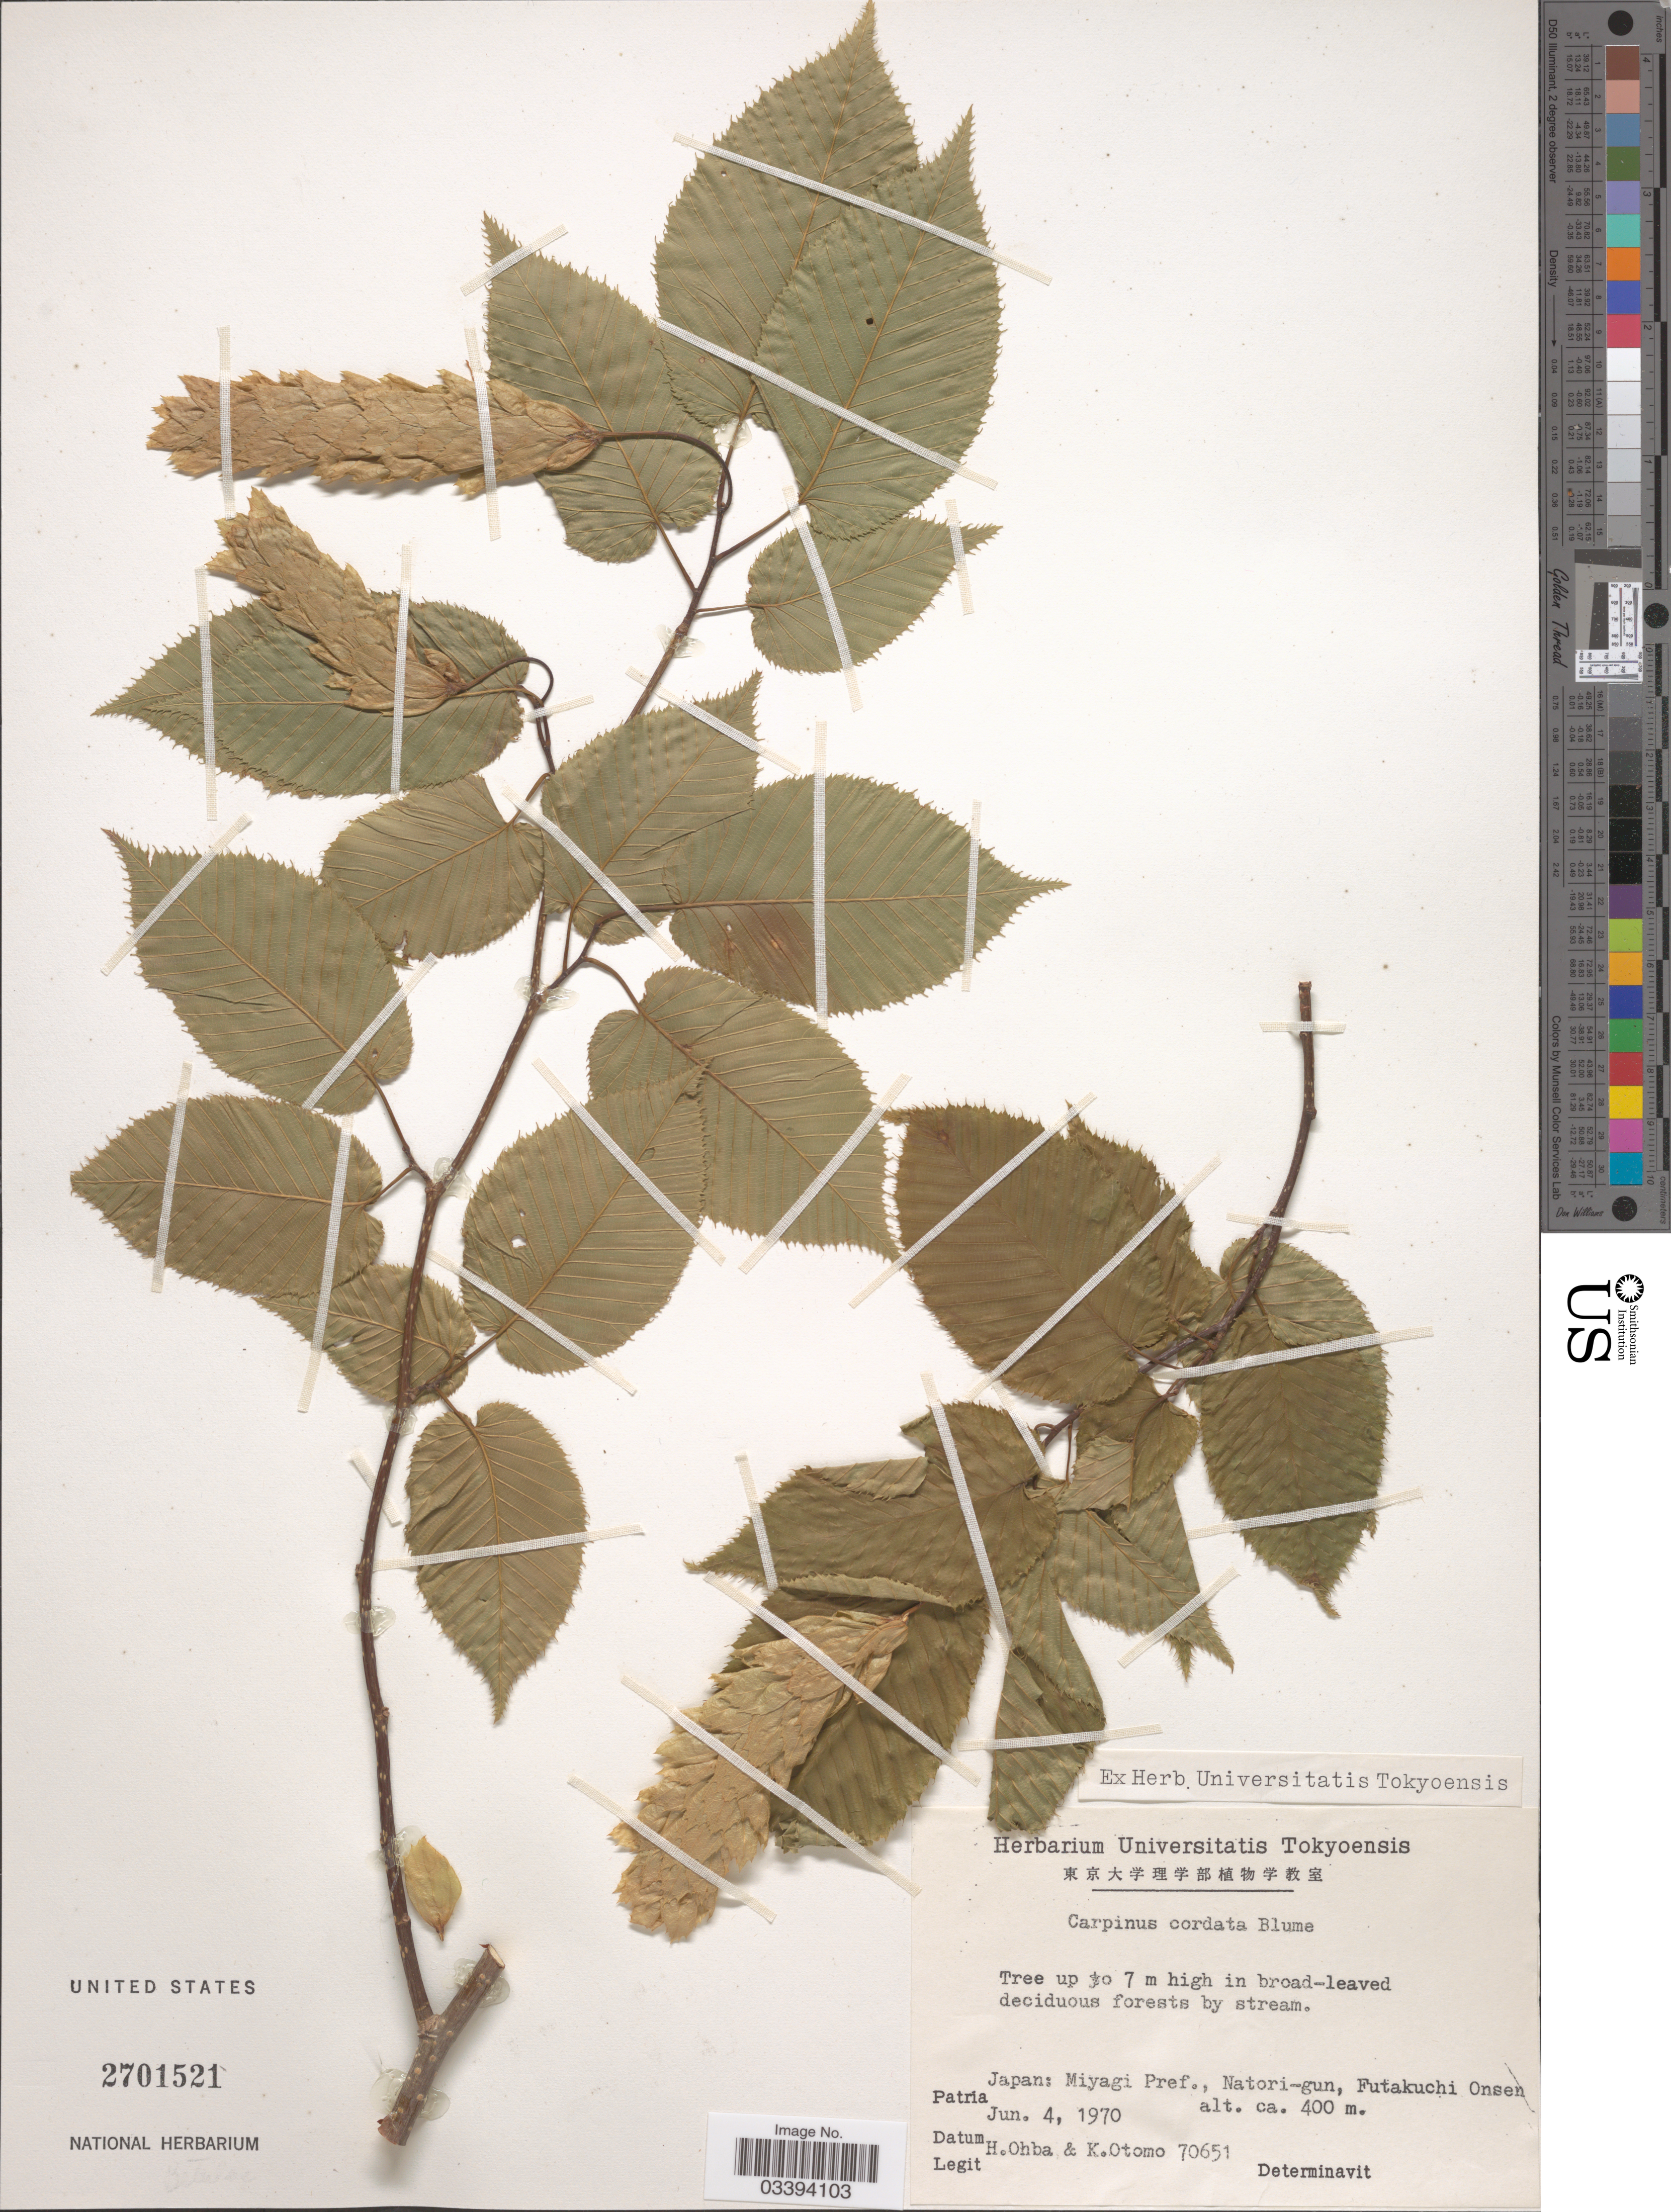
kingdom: Plantae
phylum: Tracheophyta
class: Magnoliopsida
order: Fagales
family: Betulaceae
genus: Carpinus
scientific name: Carpinus cordata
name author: Blume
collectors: H. Ohba & K. Otomo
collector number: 70651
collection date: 1970-06-04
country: Japan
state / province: Miyagi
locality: Miyagi Pref., Natori-gun, Futakuchi Onsen.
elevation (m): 400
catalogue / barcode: US 2701521